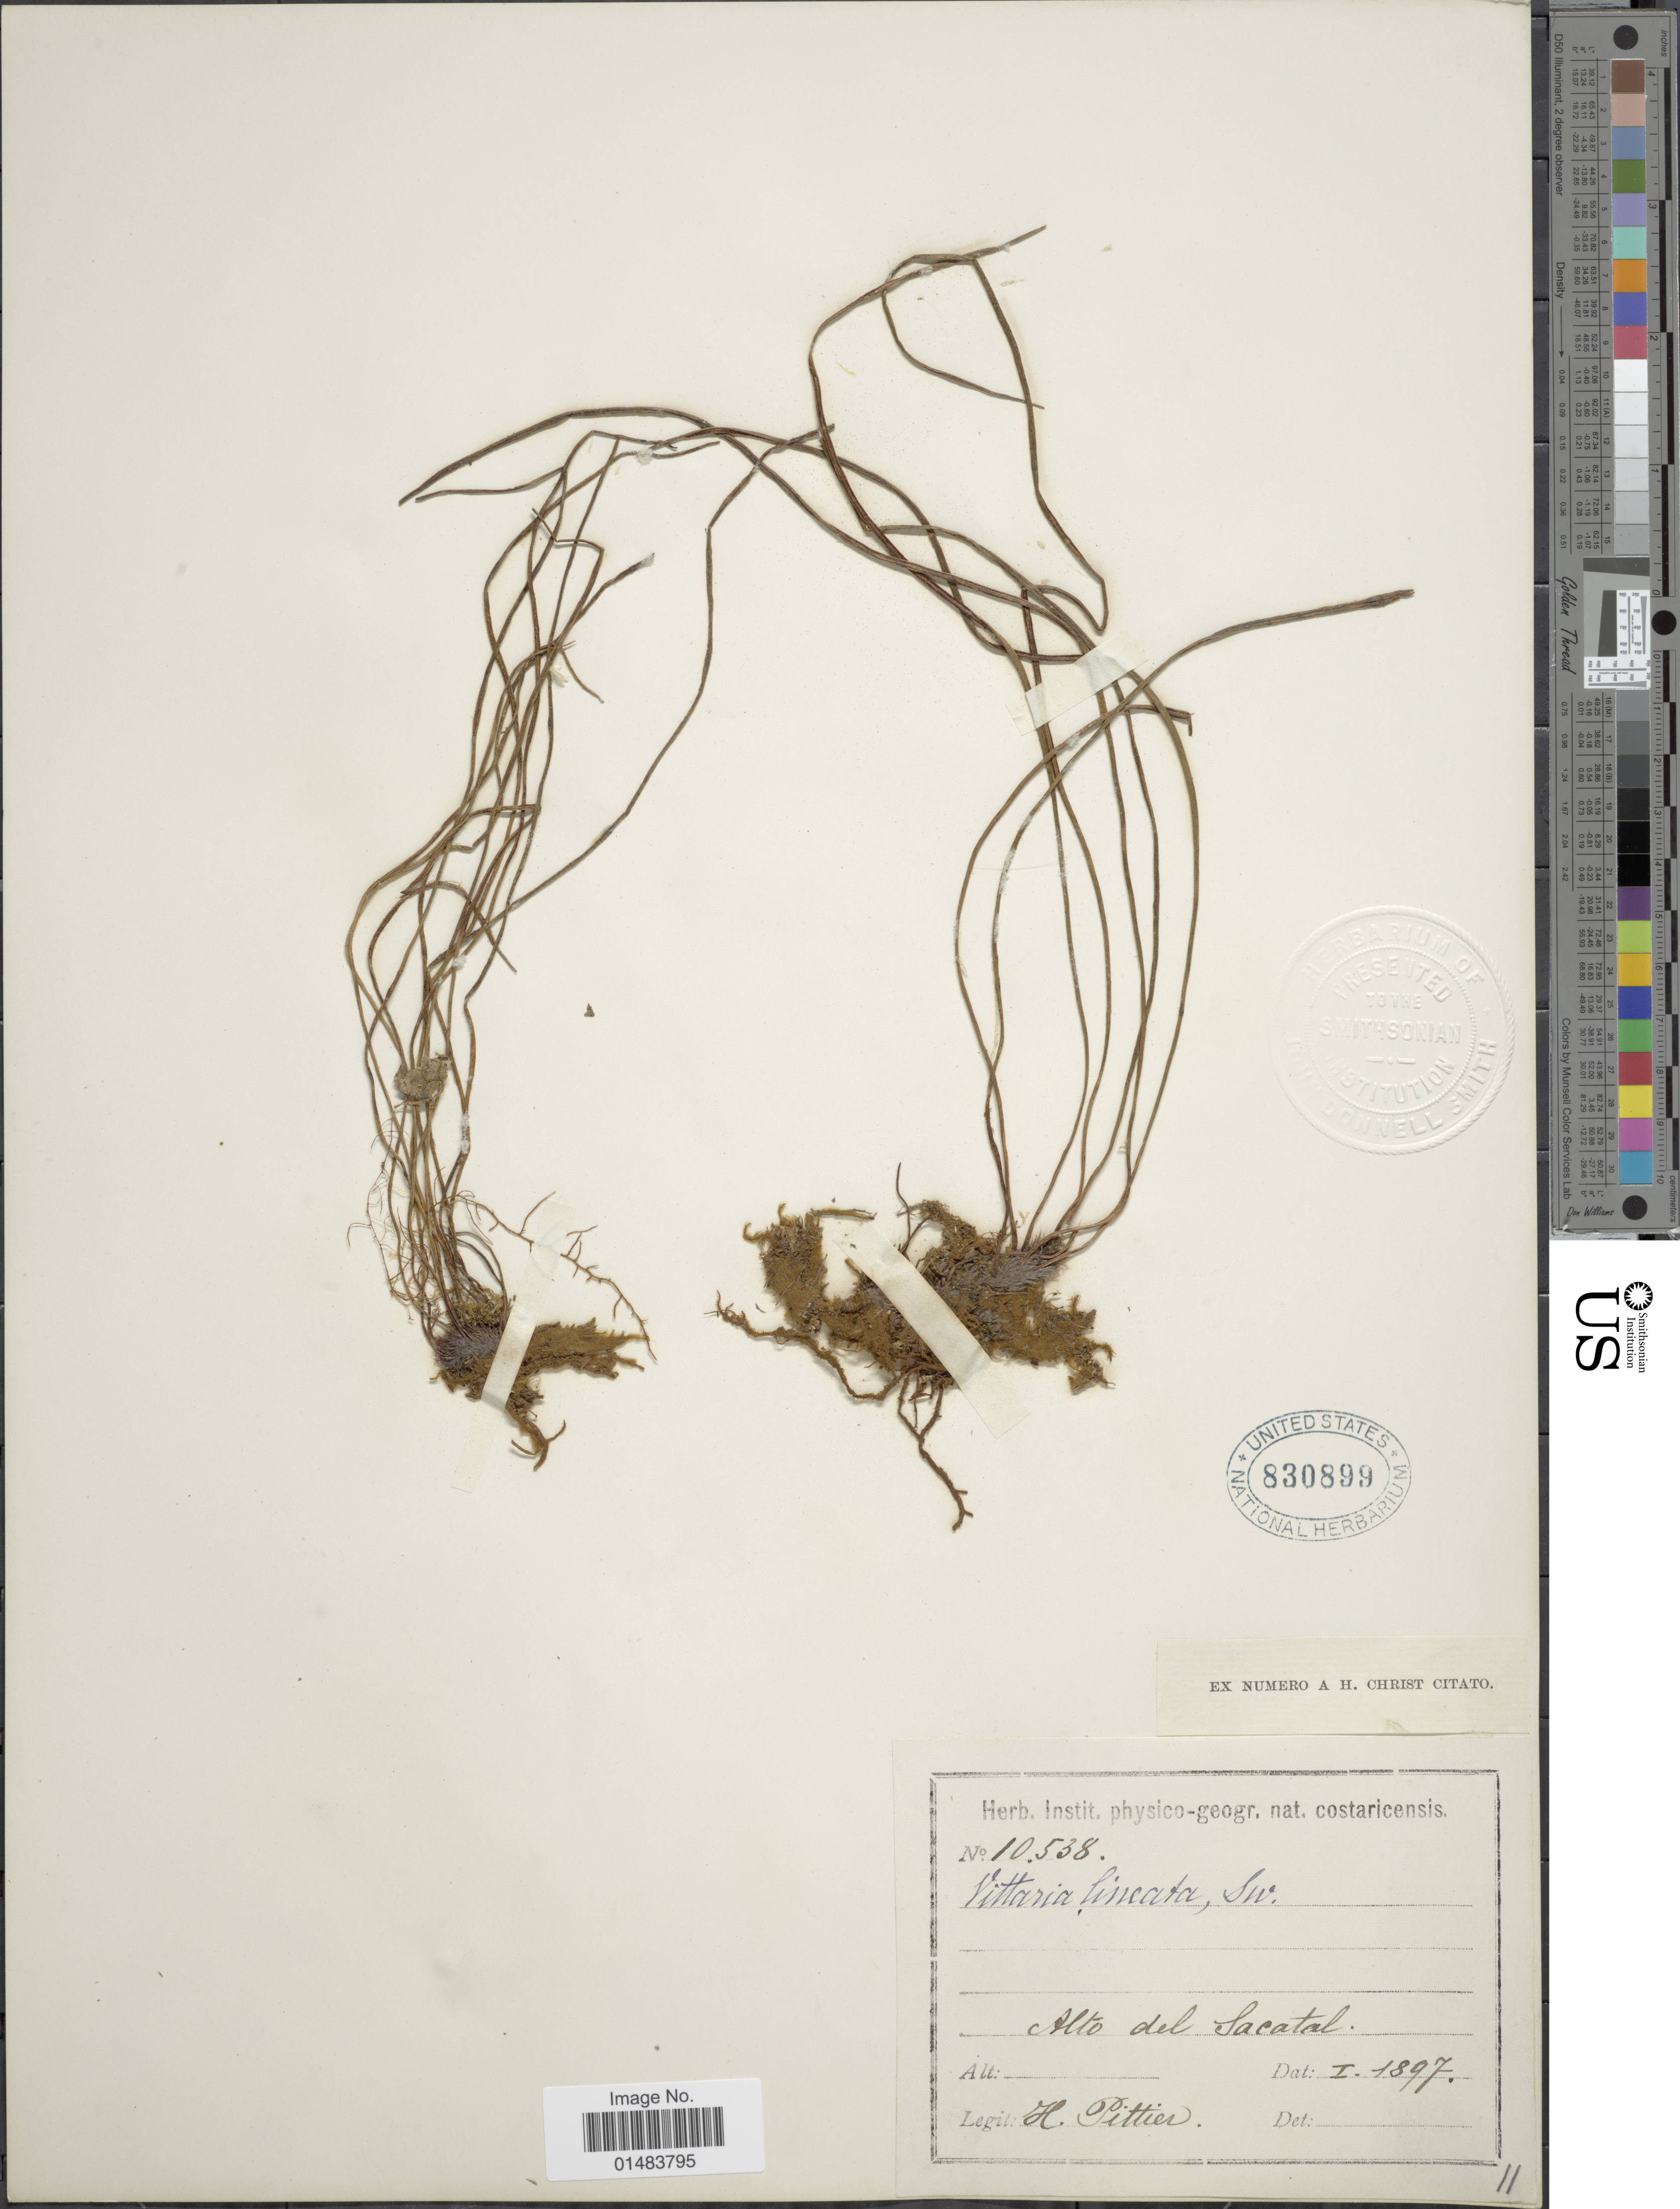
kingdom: Plantae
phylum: Tracheophyta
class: Polypodiopsida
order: Polypodiales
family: Pteridaceae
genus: Vittaria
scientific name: Vittaria lineata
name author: (L.) Sm.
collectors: H. F. Pittier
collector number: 10538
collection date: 1897-01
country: Costa Rica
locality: Alto del Sacatal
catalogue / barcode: US 830899